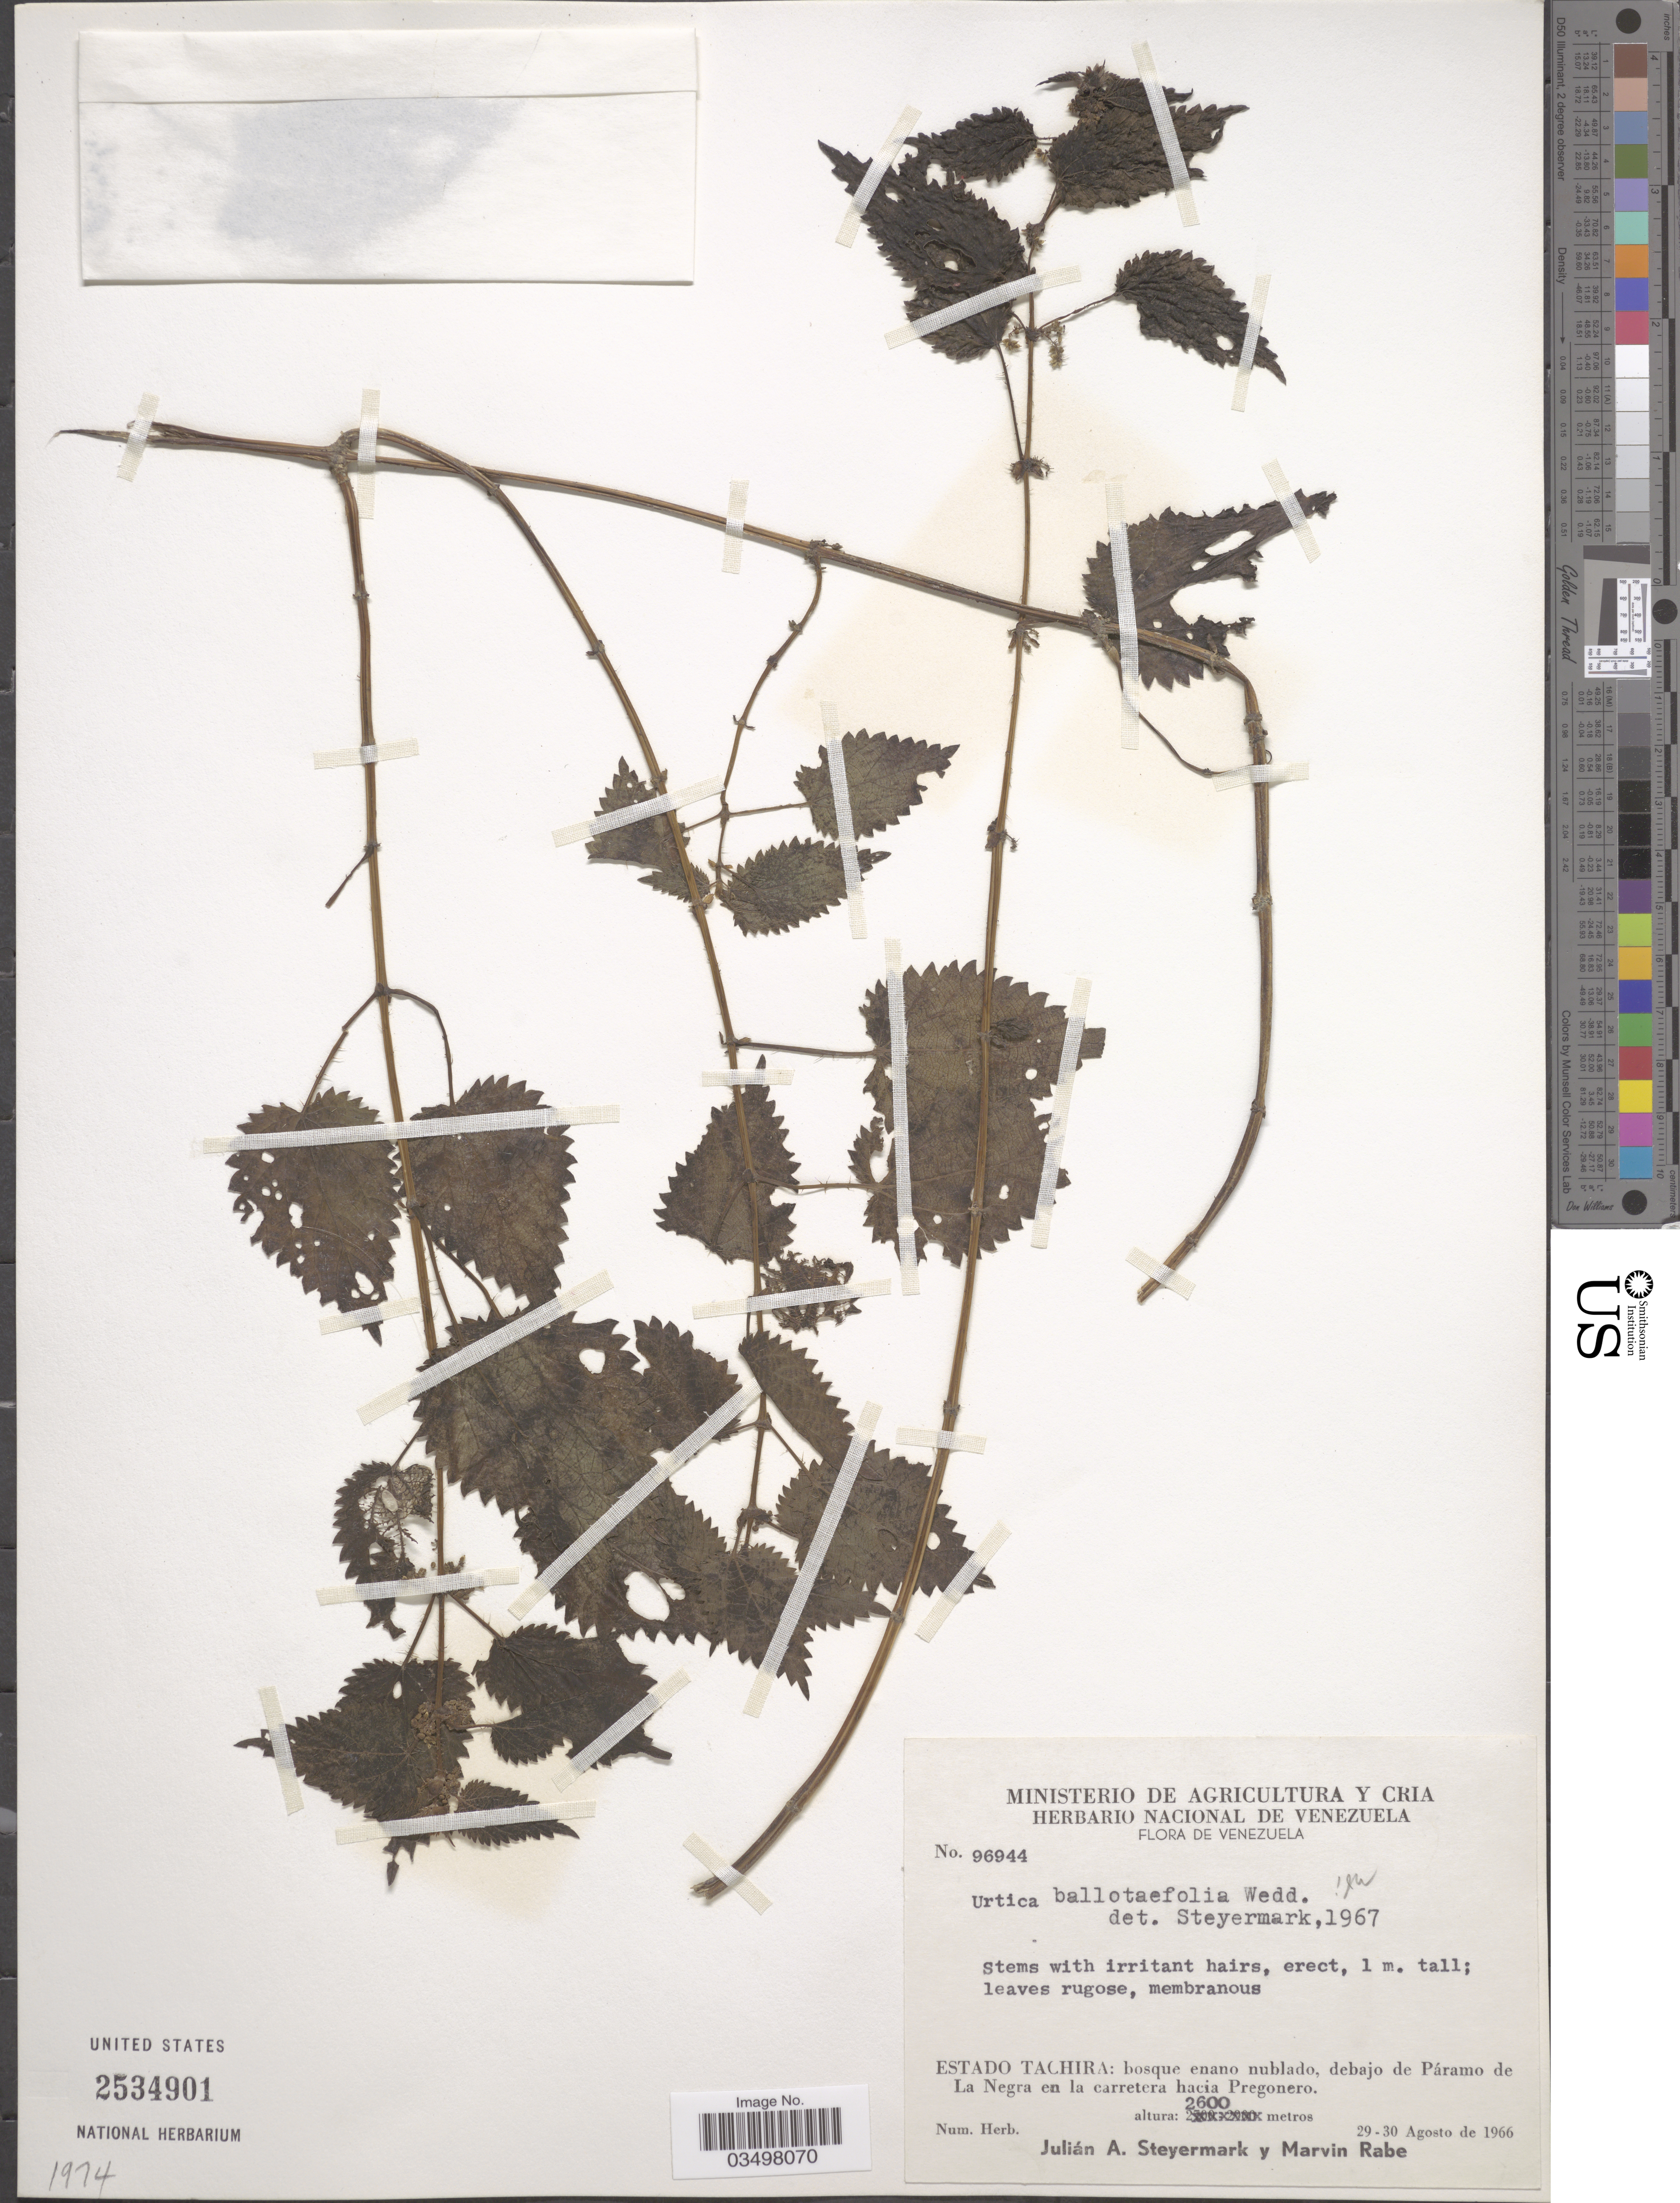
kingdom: Plantae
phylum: Tracheophyta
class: Magnoliopsida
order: Rosales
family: Urticaceae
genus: Urtica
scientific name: Urtica ballotifolia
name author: Wedd.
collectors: J. Steyermark & M. Rabe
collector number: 96944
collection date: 1966-08-29/1966-08-30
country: Venezuela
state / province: Tachira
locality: Estado Tachira: bosque enano nublado, debajo de Páramo de La Negra en la carretera hacie Pregonero.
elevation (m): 2600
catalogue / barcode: US 2534901